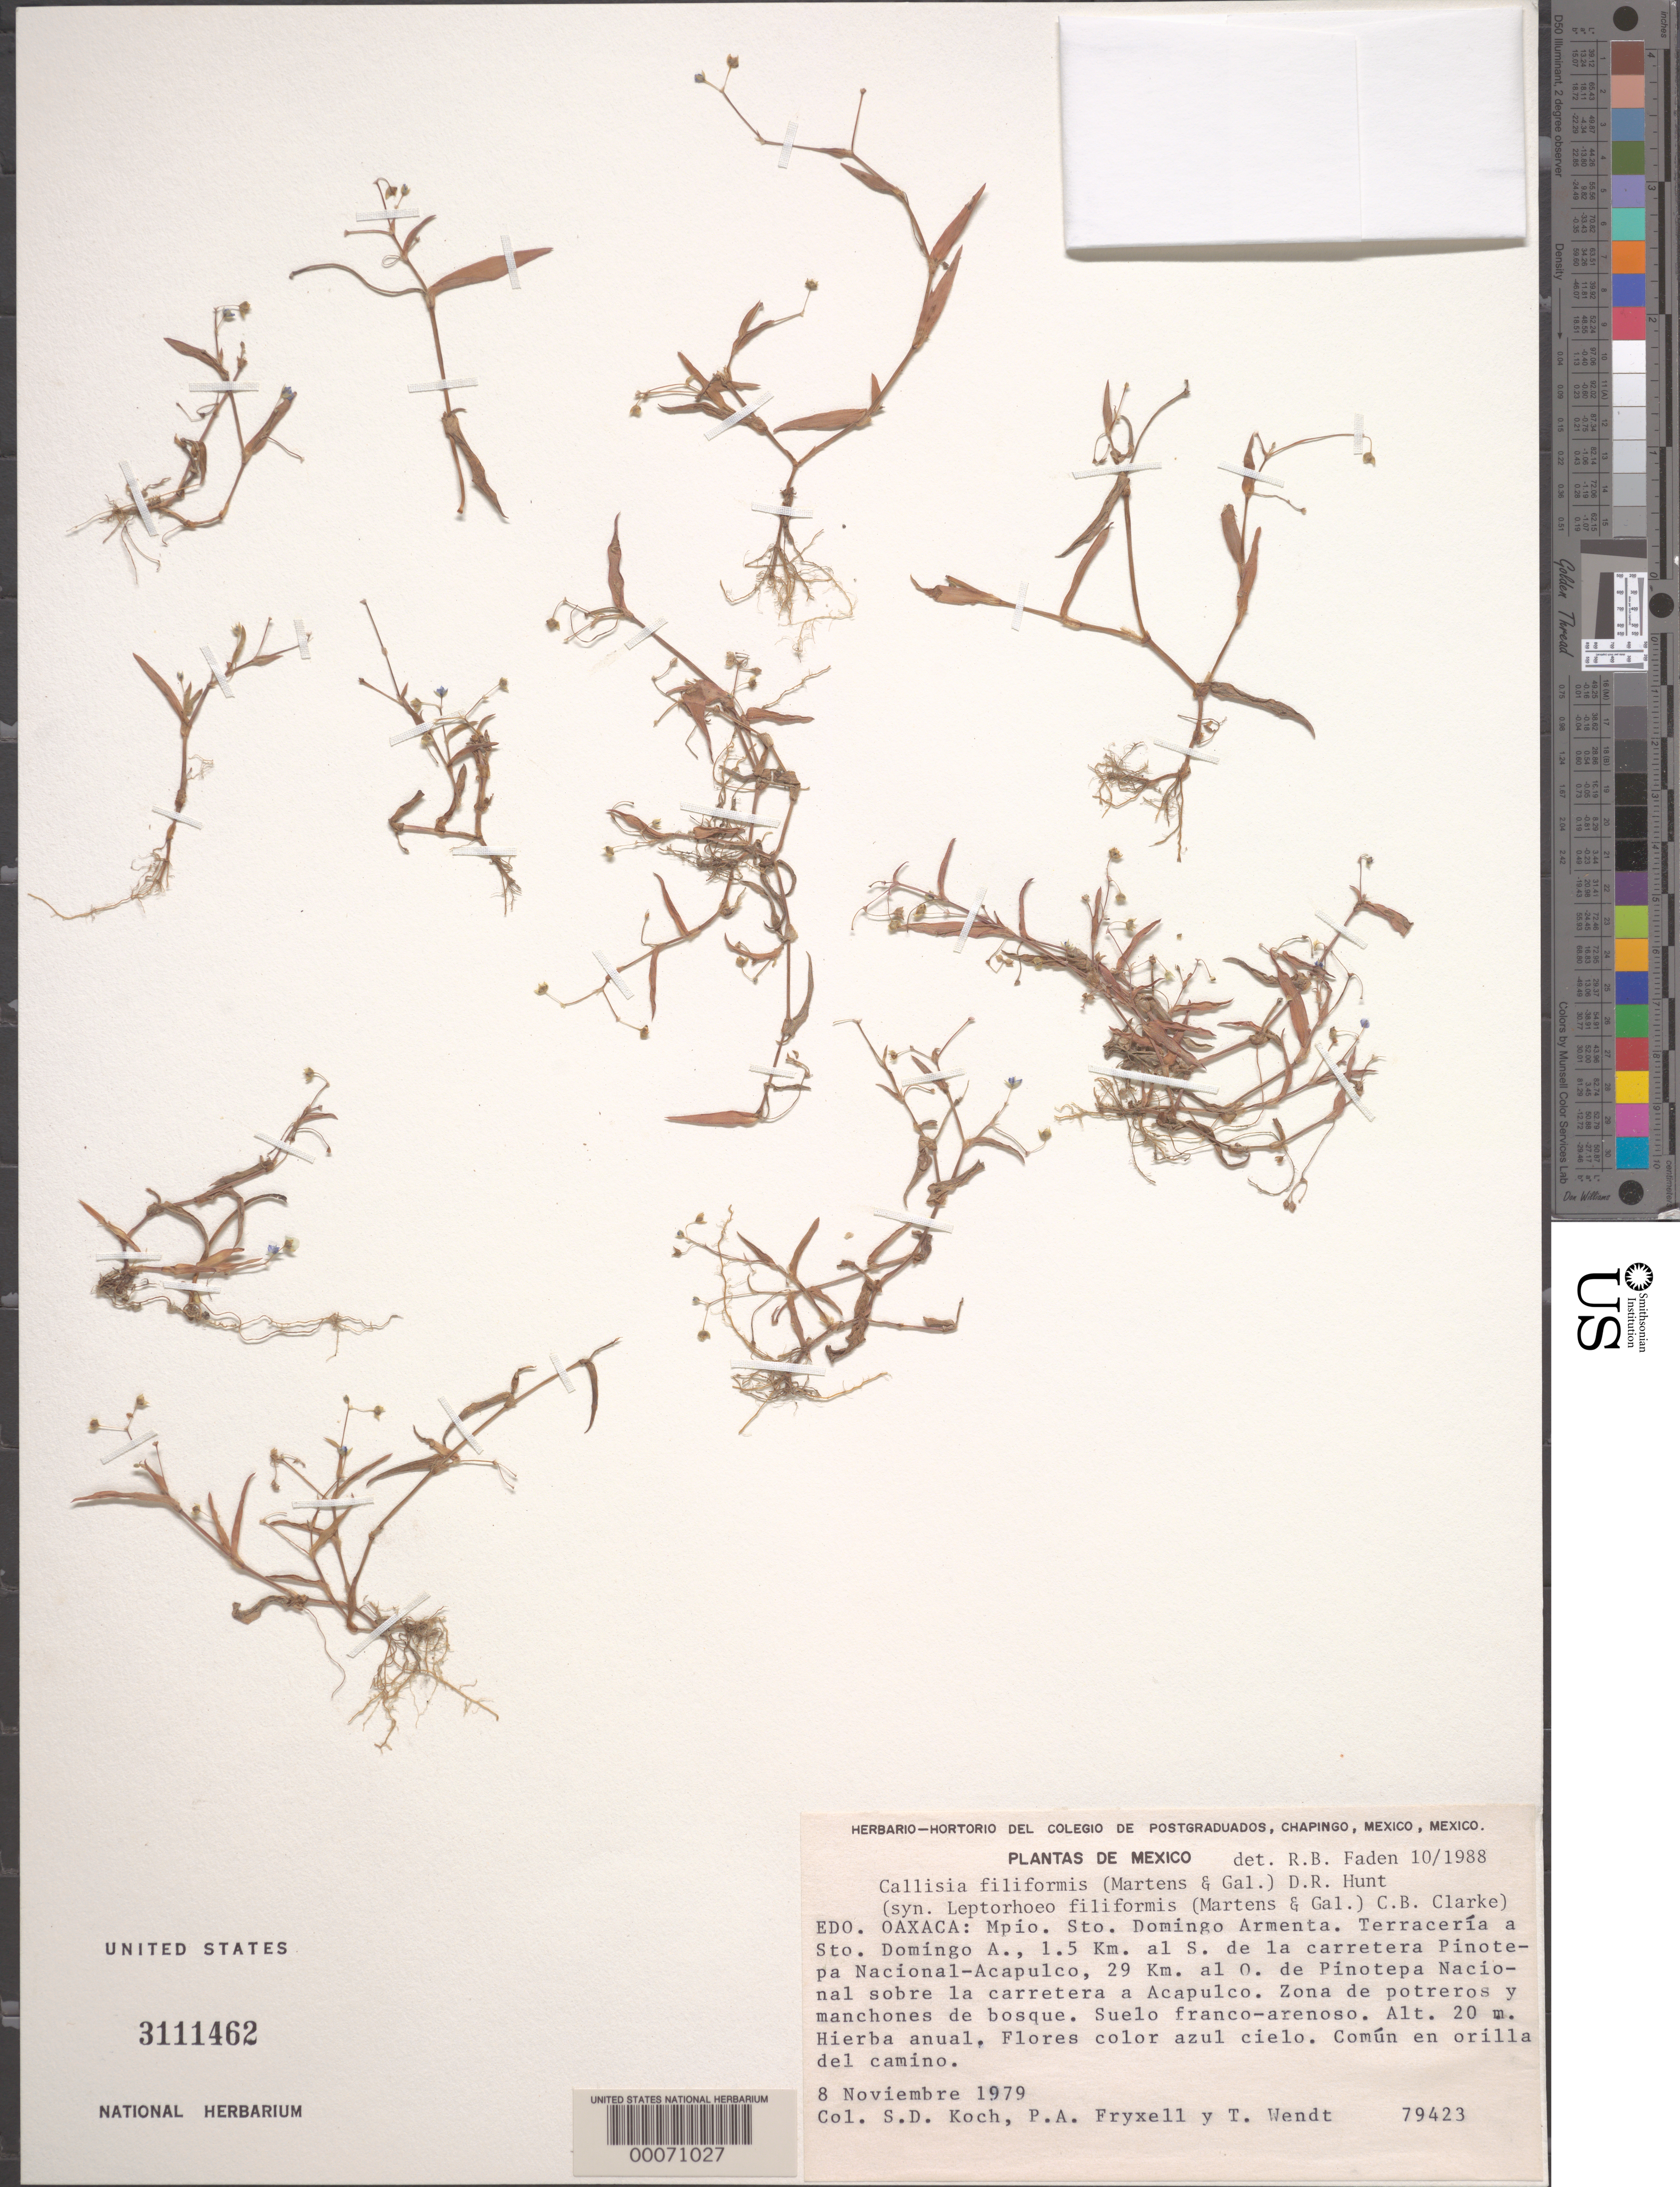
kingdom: Plantae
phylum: Tracheophyta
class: Liliopsida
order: Commelinales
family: Commelinaceae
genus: Tradescantia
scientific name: Tradescantia filiformis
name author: M. Martens & Galeotti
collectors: S. D. Koch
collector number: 79423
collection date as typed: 08 Nov 1979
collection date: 1979-11-08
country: Mexico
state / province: Oaxaca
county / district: Santo Domingo Armenta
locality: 1.5 km S of Pinotepa Nacional - Acapulco highway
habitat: Zona de potreros y manchones de bosque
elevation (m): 20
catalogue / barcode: US 3111462